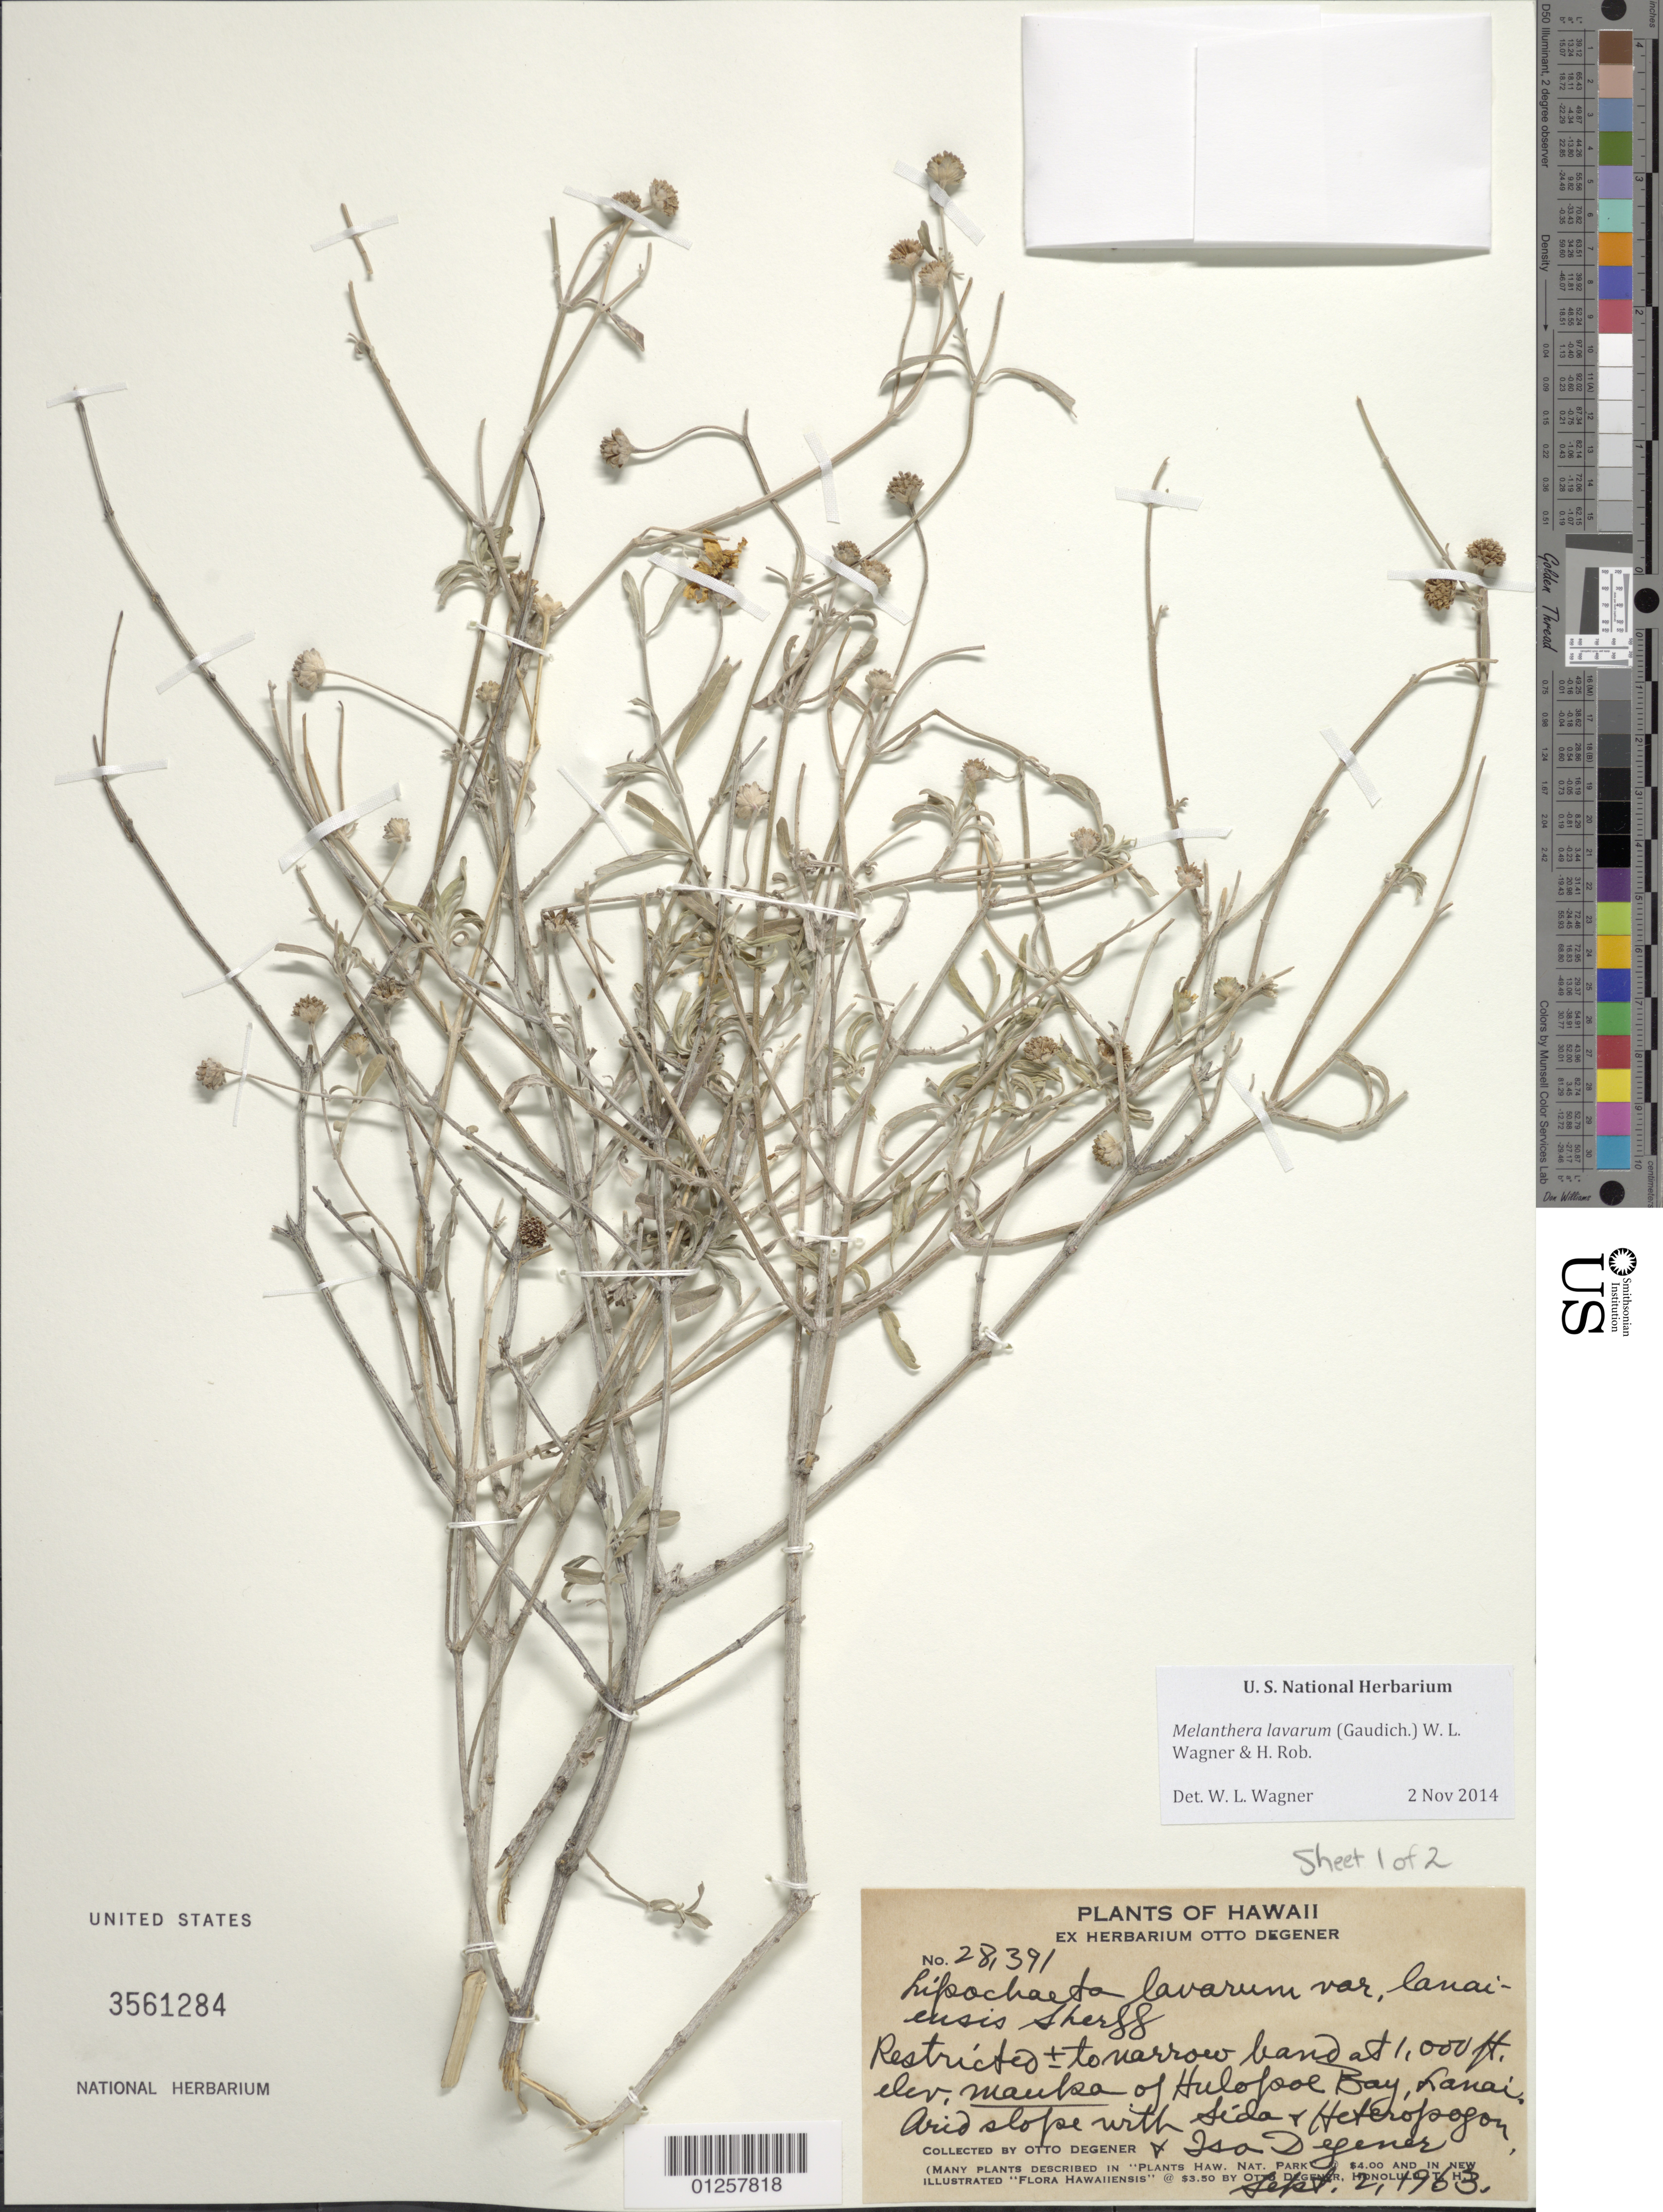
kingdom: Plantae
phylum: Tracheophyta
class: Magnoliopsida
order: Asterales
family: Asteraceae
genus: Wollastonia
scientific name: Wollastonia lavarum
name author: (Gaudich.) Orchard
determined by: Wagner, W. L., (BOT), Smithsonian Institution - National Museum of Natural History (UNITED STATES)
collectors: O. Degener & I. Degener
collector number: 28391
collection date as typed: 2 Sep 1963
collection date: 1963-09-02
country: United States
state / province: Hawaii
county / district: Maui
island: Lana'i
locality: Mauka of Hulopoe Bay.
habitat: Arid slope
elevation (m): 305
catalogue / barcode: US 3561284